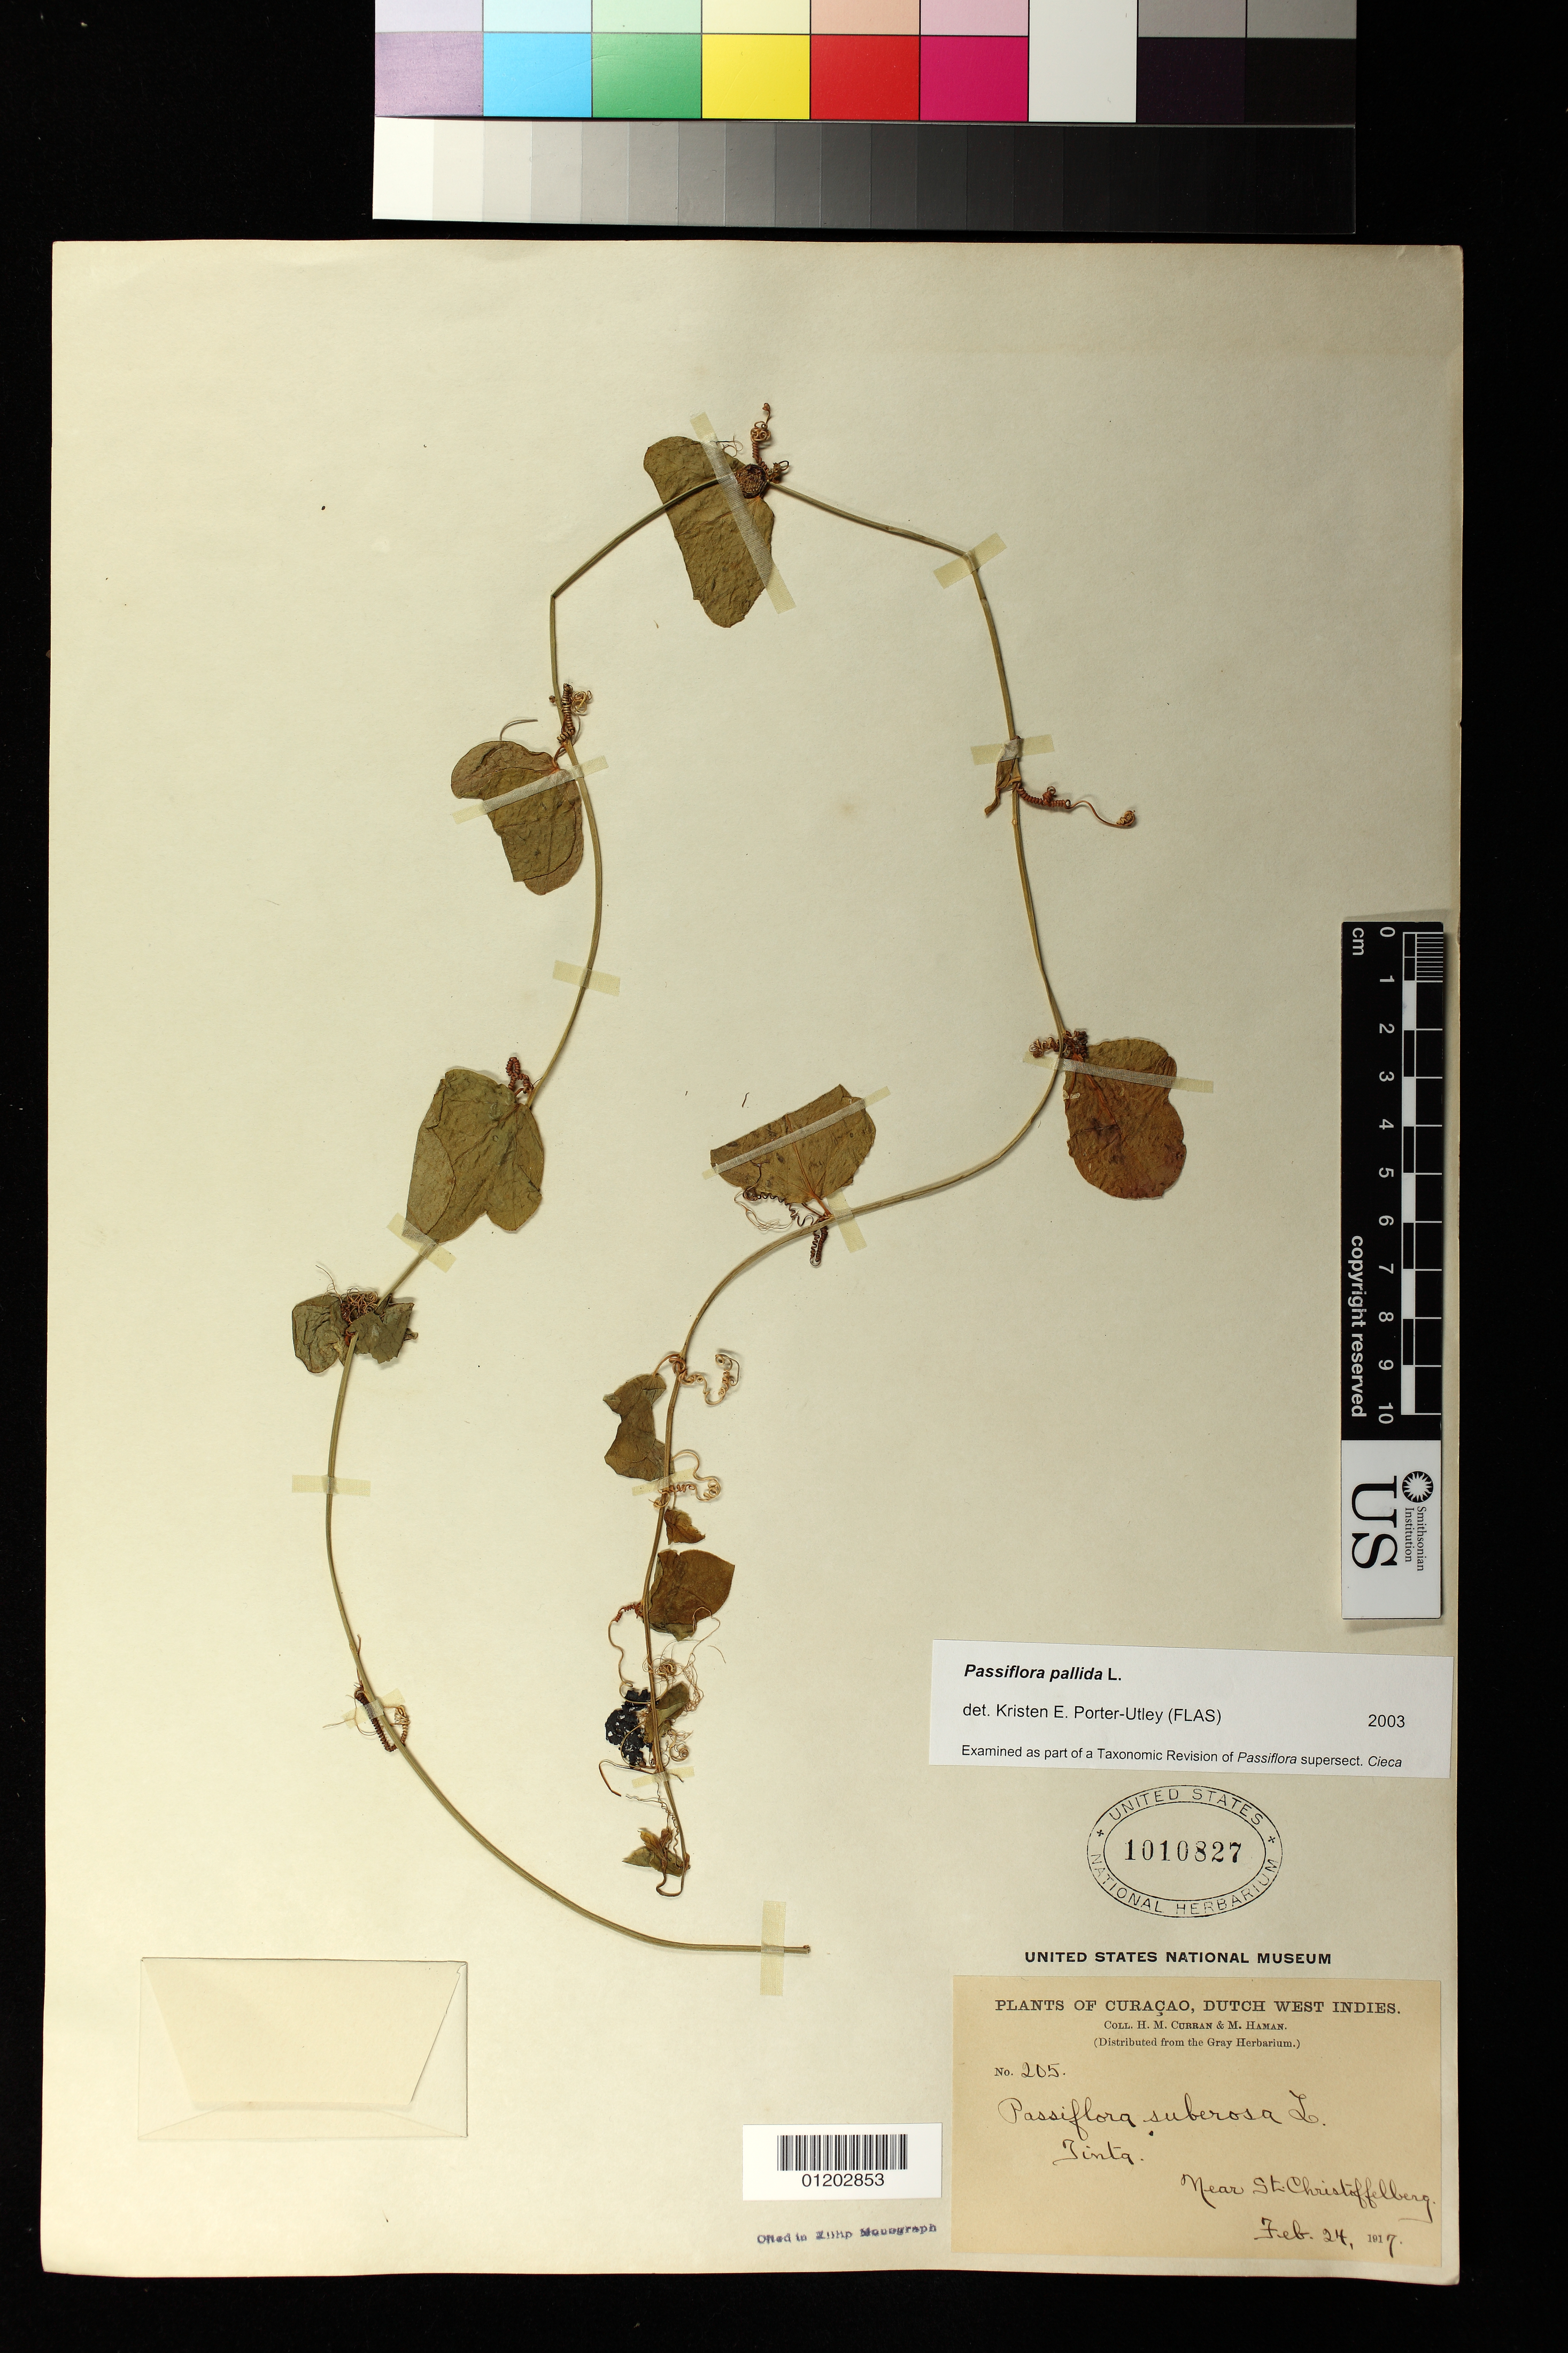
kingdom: Plantae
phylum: Tracheophyta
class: Magnoliopsida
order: Malpighiales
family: Passifloraceae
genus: Passiflora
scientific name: Passiflora pallida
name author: L.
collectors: H. Curban & M. Haman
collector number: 205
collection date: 1917-02-24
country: Curaçao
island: Curaçao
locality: Sint Christoffelberg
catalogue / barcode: US 1010827